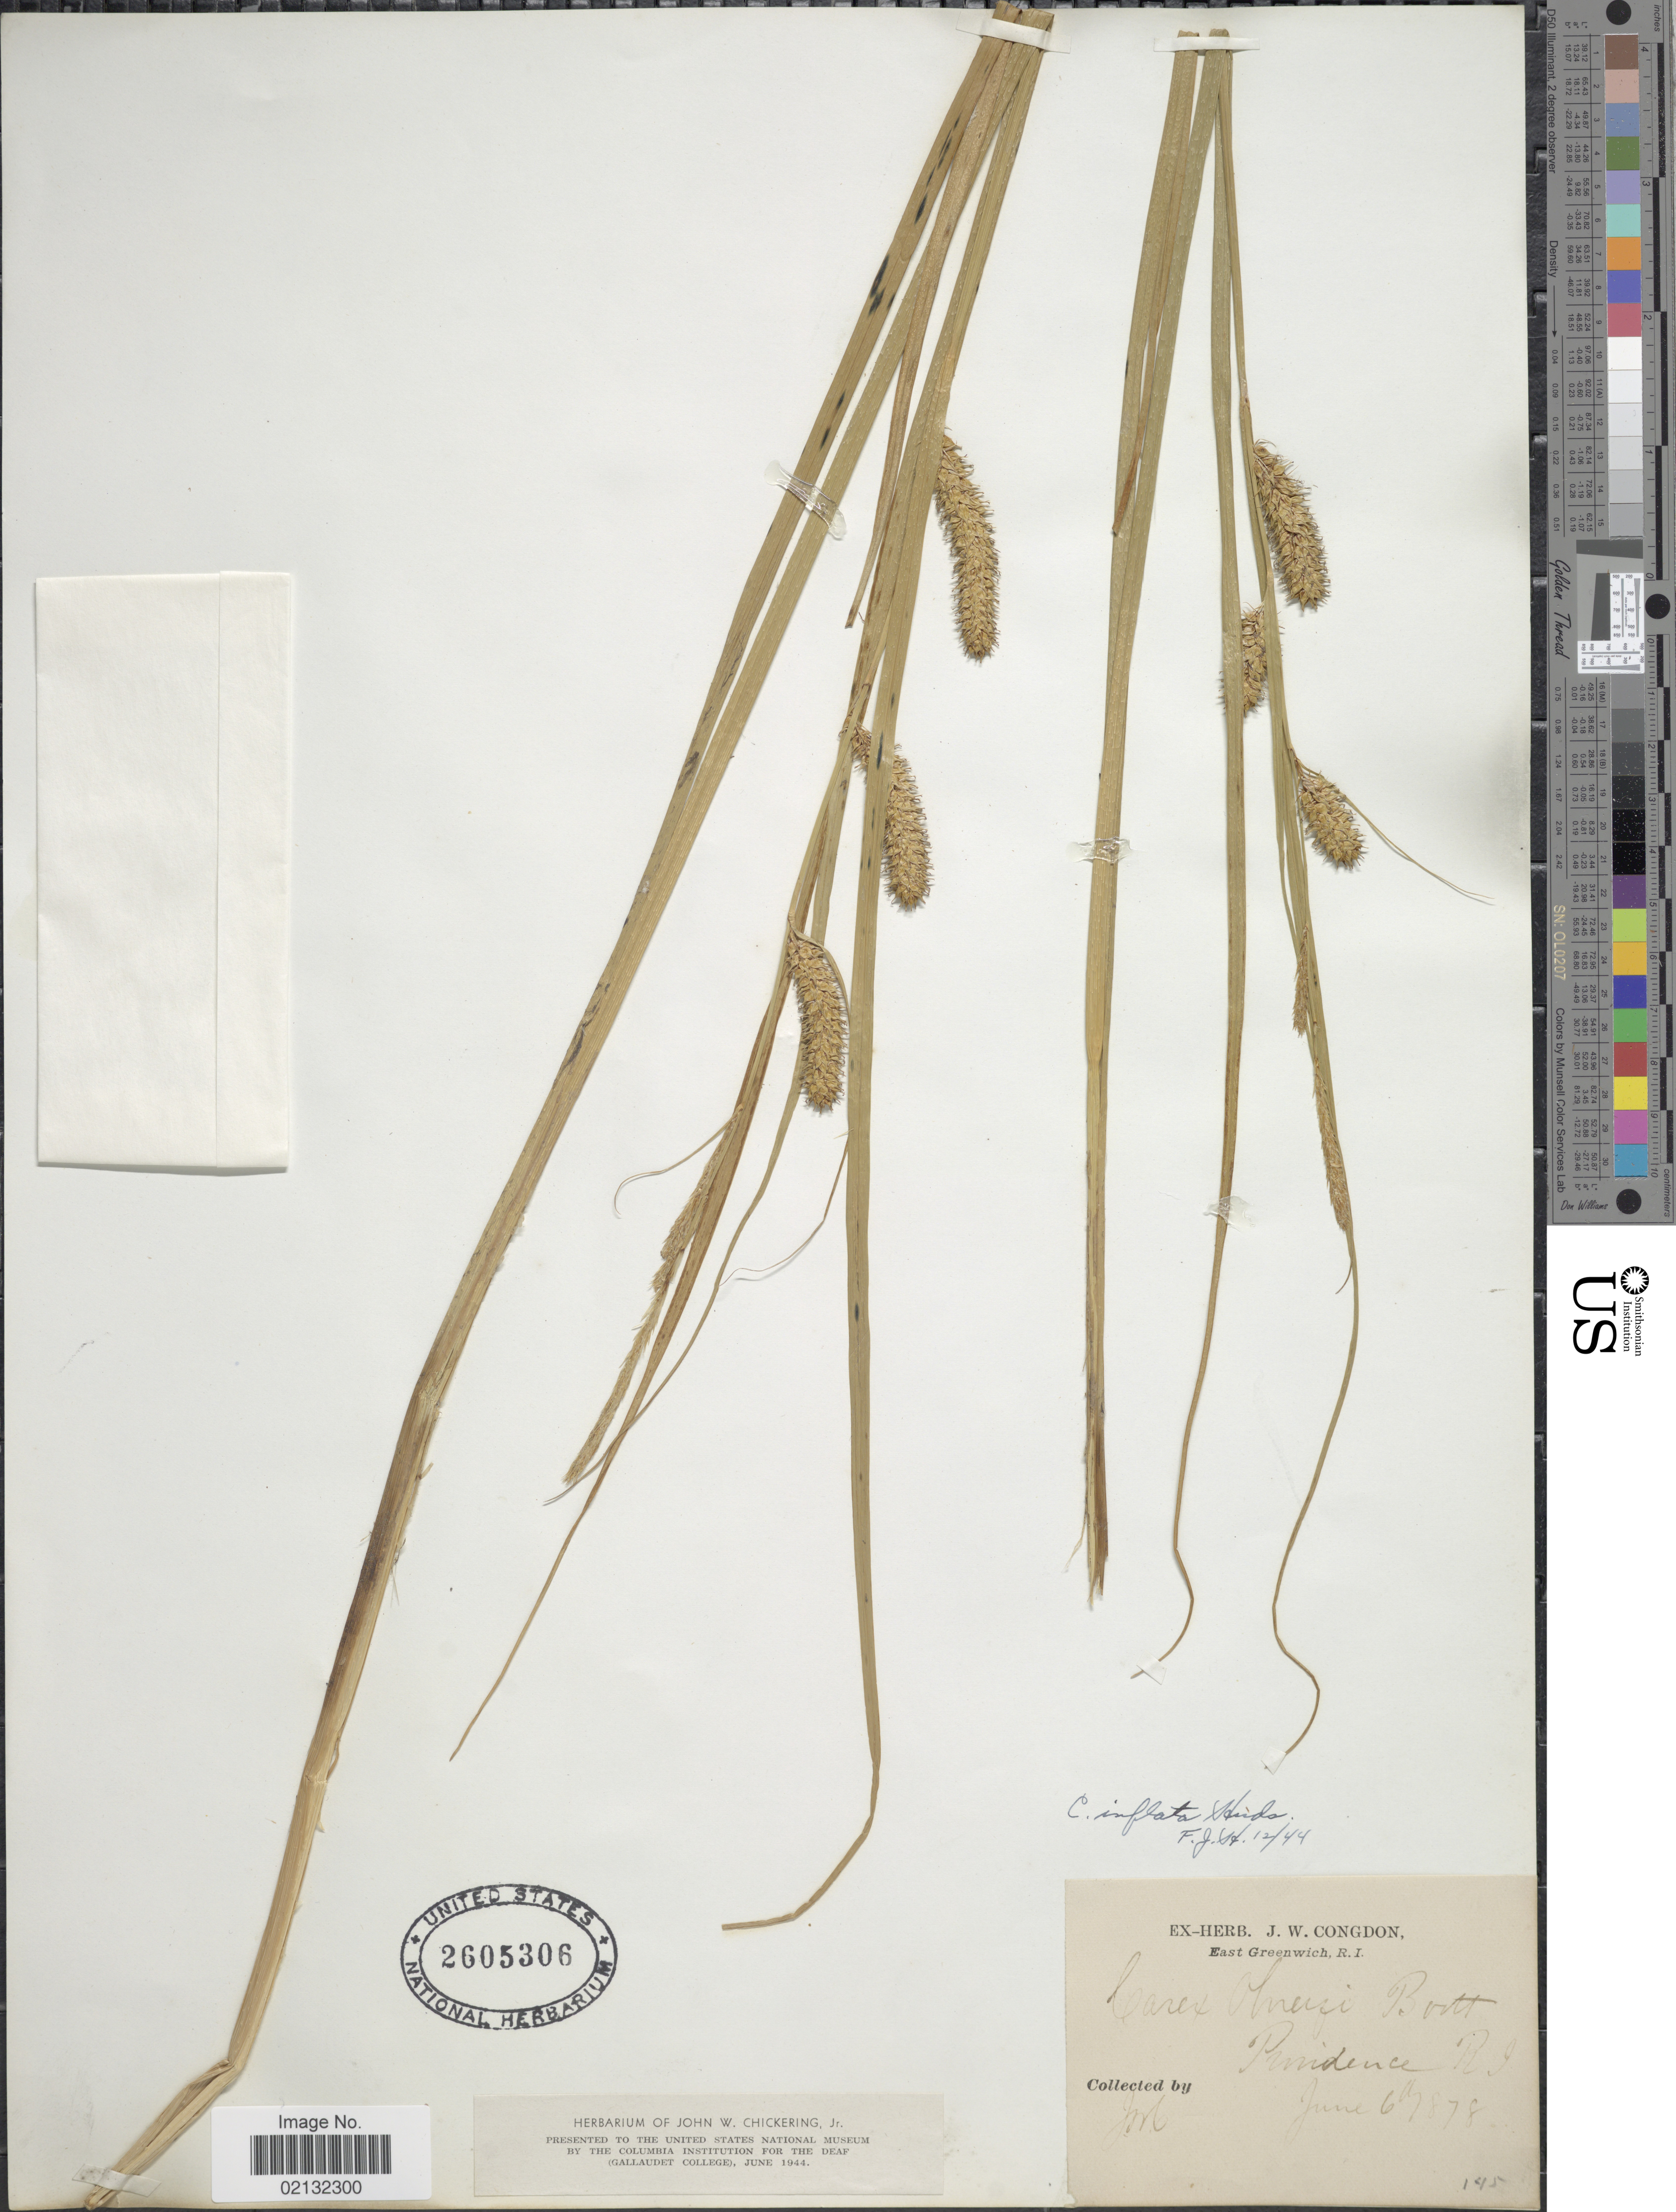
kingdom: Plantae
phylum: Tracheophyta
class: Liliopsida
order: Poales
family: Cyperaceae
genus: Carex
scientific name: Carex rostrata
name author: Stokes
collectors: J. W. Congdon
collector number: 145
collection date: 1878-06-06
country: United States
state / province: Rhode Island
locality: Providence RI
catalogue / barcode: US 2605306